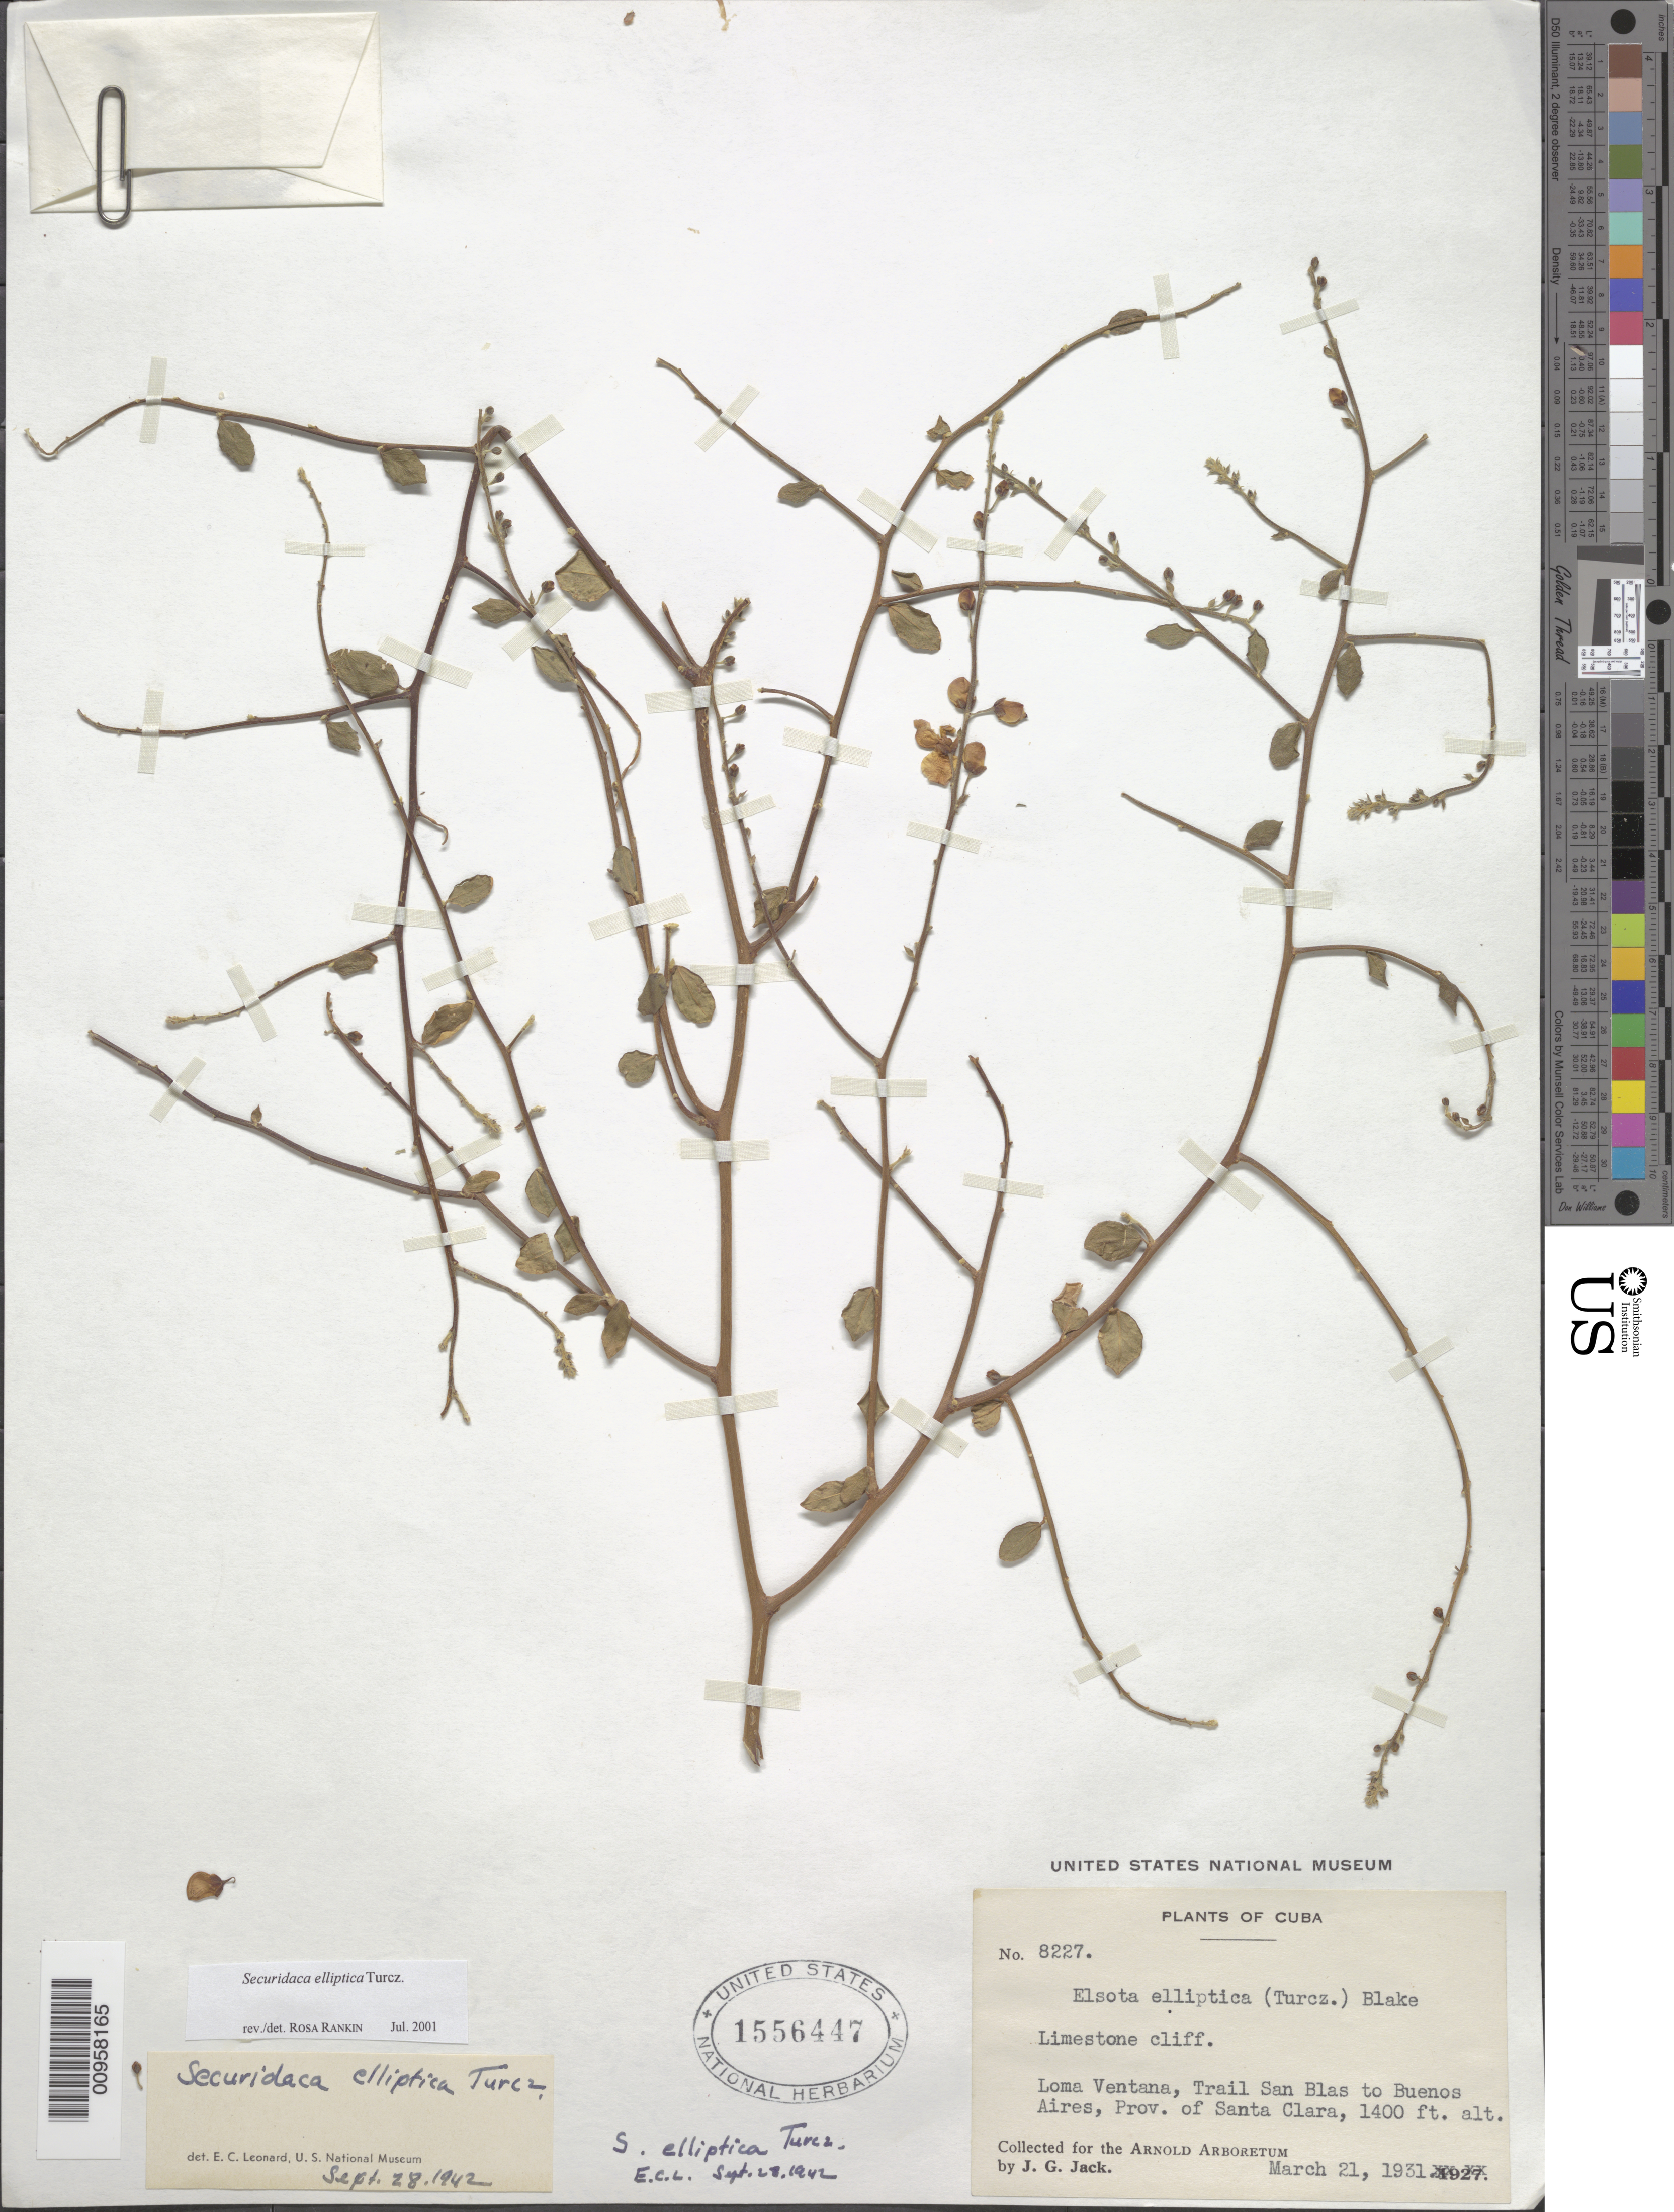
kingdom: Plantae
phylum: Tracheophyta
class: Magnoliopsida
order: Fabales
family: Polygalaceae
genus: Securidaca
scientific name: Securidaca elliptica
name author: Turcz.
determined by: Rankin Rodriguez, Rosa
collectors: J. G. Jack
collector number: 8227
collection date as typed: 21 Mar 1927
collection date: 1927-03-21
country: Cuba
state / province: Las Villas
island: Cuba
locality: Loma Ventana, Trail San Blas to Buenos Aires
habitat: Limestone cliff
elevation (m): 427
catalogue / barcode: US 1556447